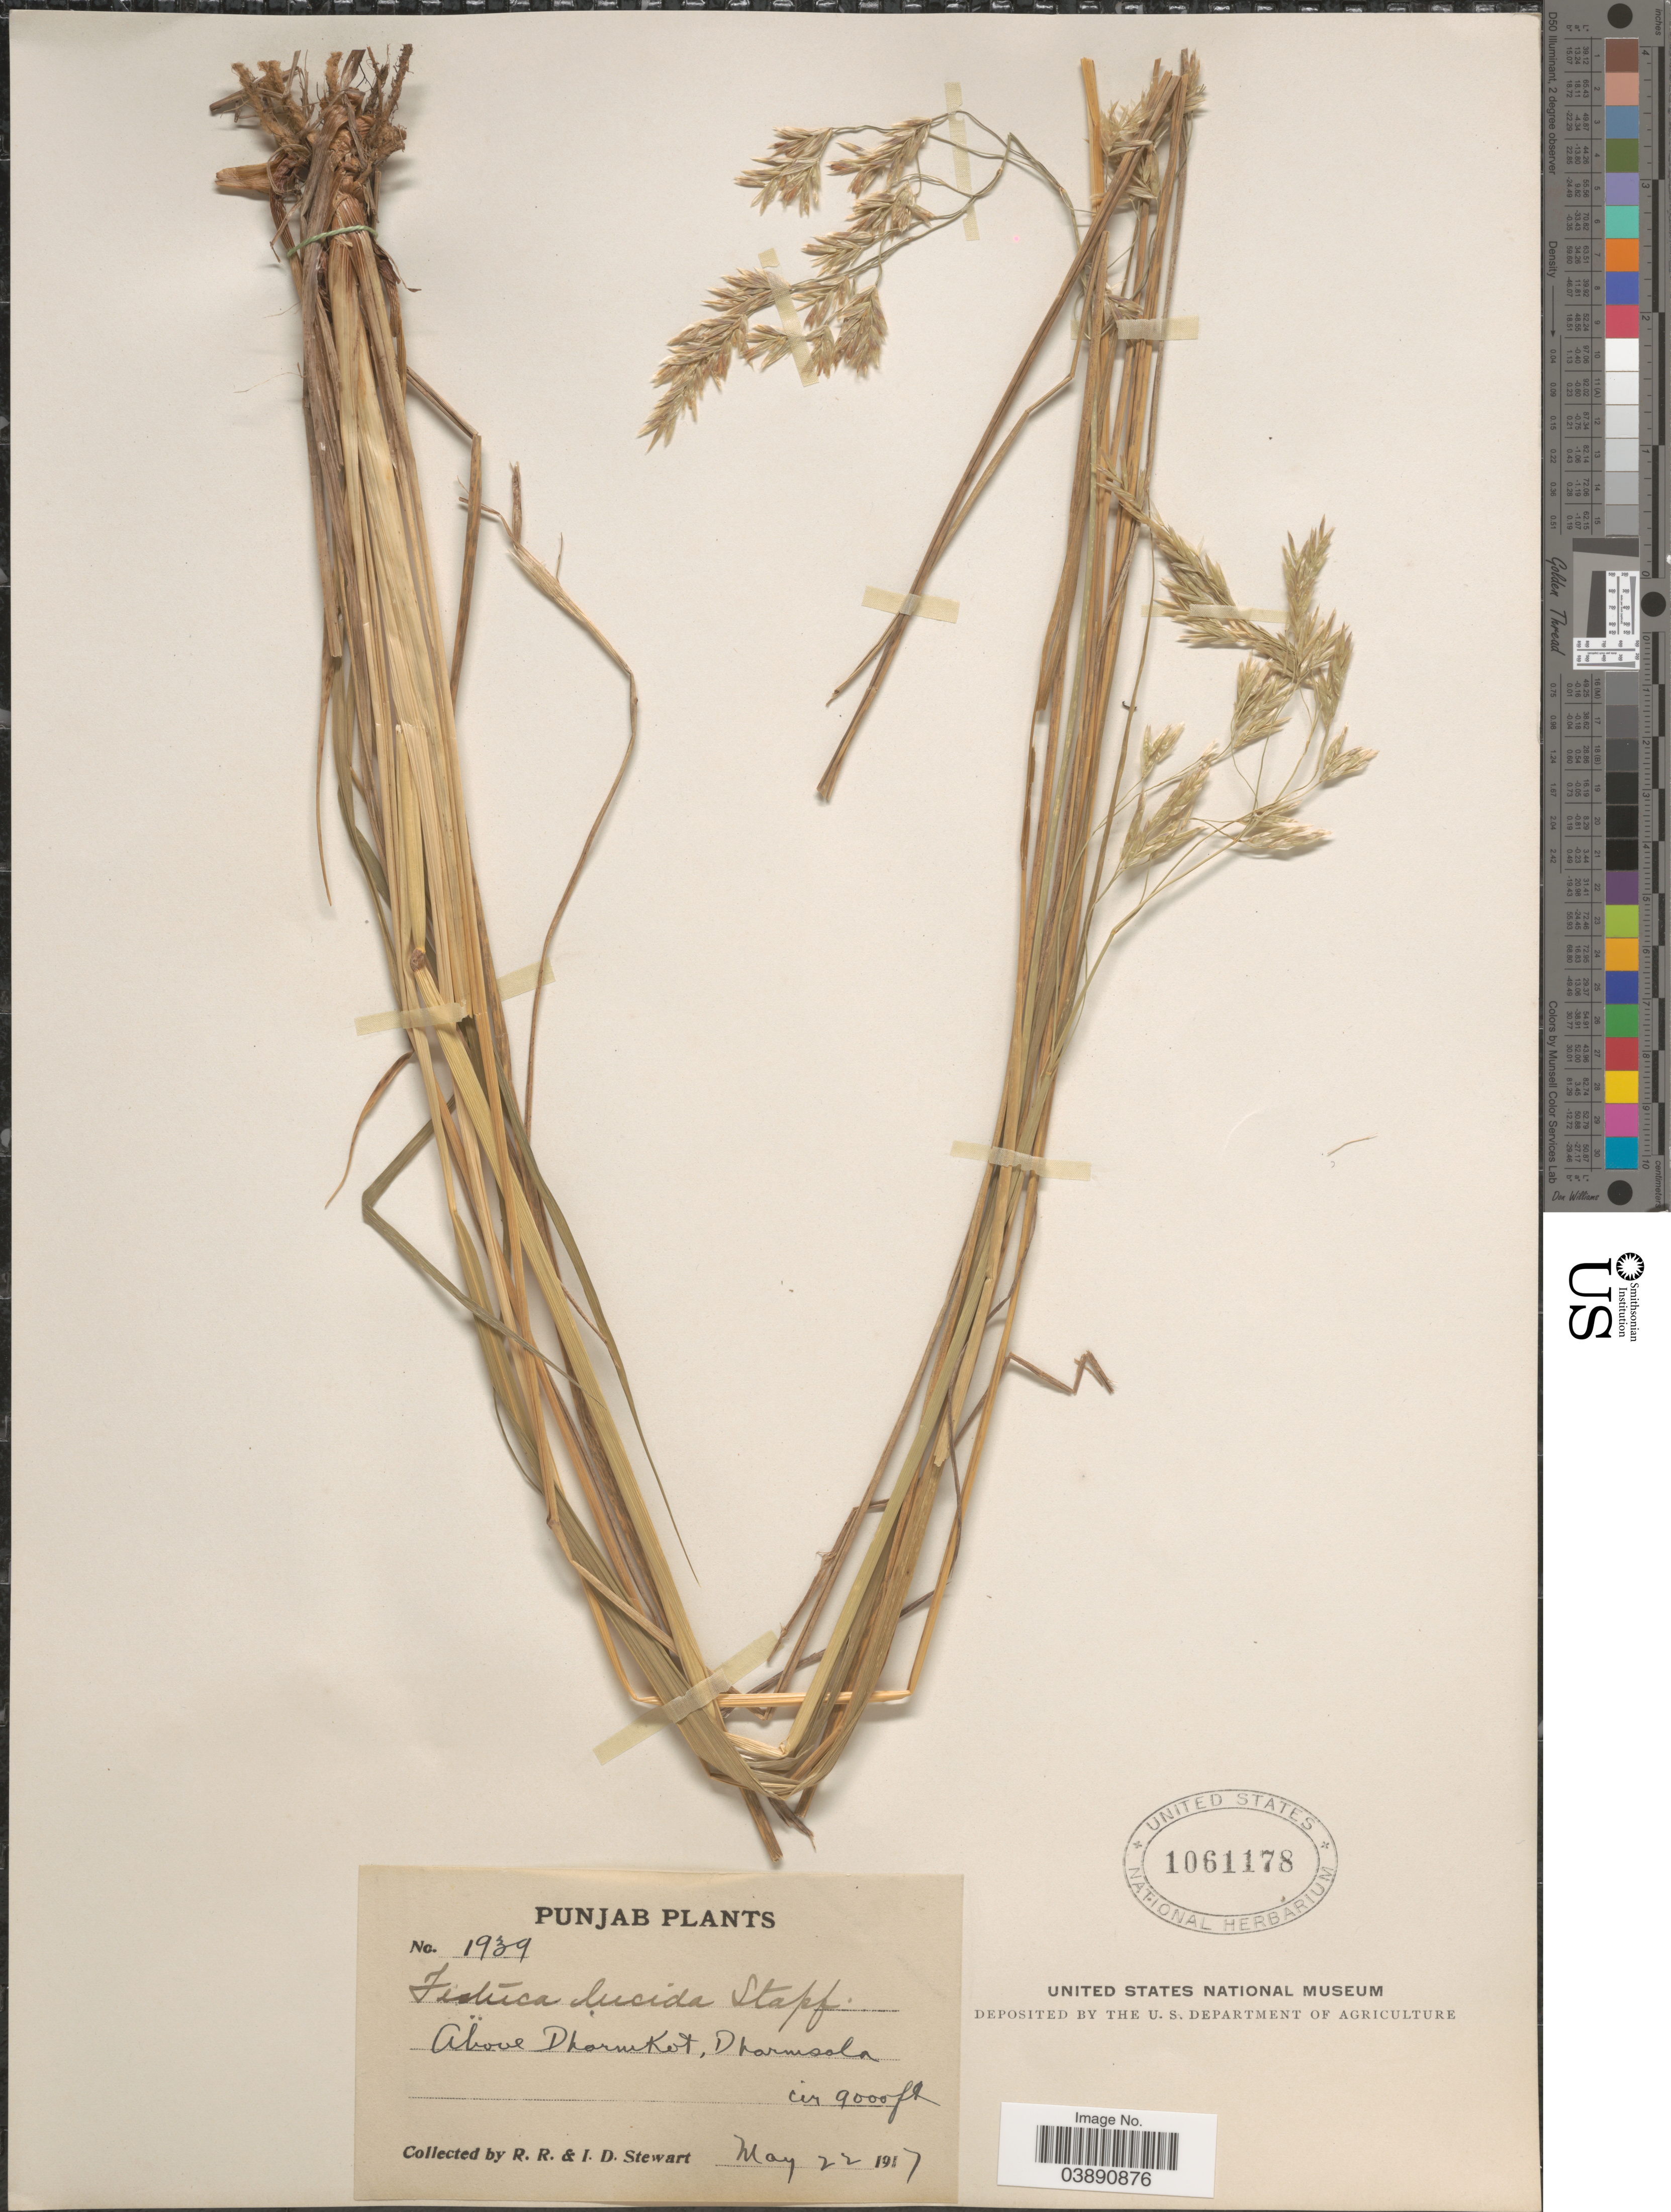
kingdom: Plantae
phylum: Tracheophyta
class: Liliopsida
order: Poales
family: Poaceae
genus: Festuca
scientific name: Festuca lucida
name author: Stapf & Hook. f.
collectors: R. Stewart & I. Stewart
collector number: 1939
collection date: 1917-05-22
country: India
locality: Above Dharmkot, Dharmsala.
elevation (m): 2743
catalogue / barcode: US 1061178